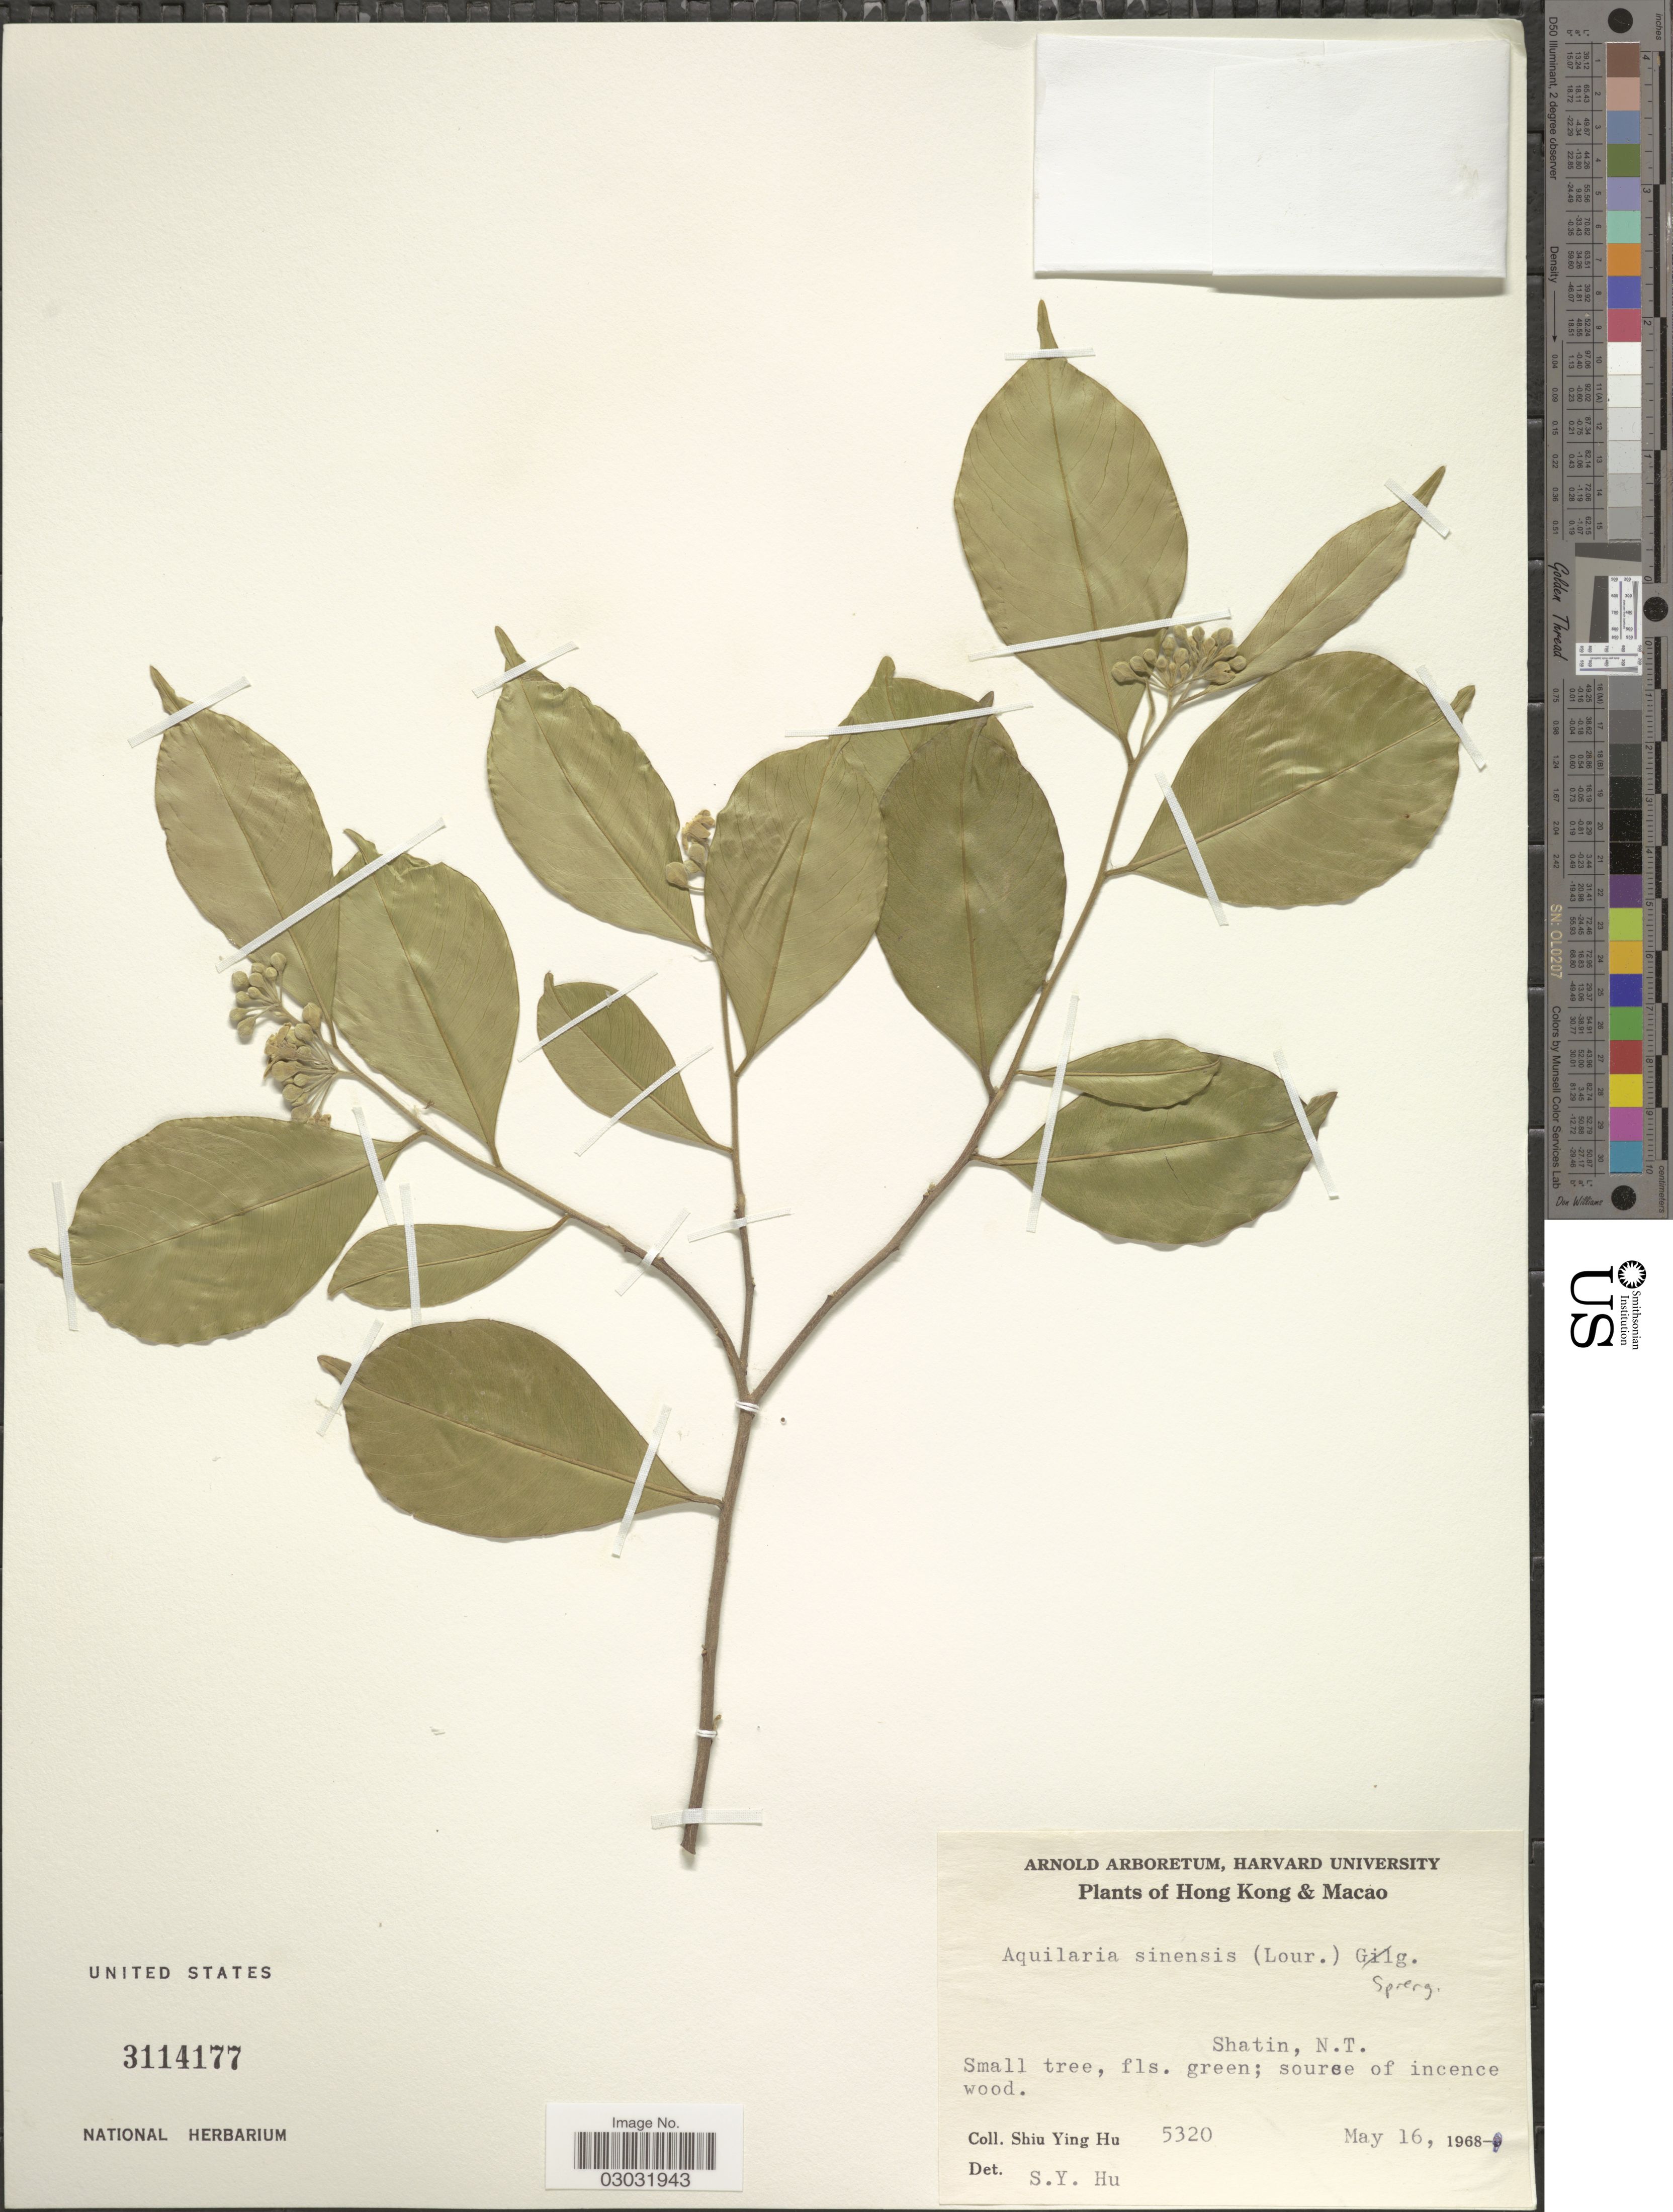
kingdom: Plantae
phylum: Tracheophyta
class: Magnoliopsida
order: Malvales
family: Thymelaeaceae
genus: Aquilaria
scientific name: Aquilaria sinensis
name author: (Lour.) Spreng.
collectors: S. Y. Hu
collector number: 5320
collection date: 1968-05-16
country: China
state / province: Hong Kong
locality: Macao, Shatin, N.T.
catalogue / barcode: US 3114177